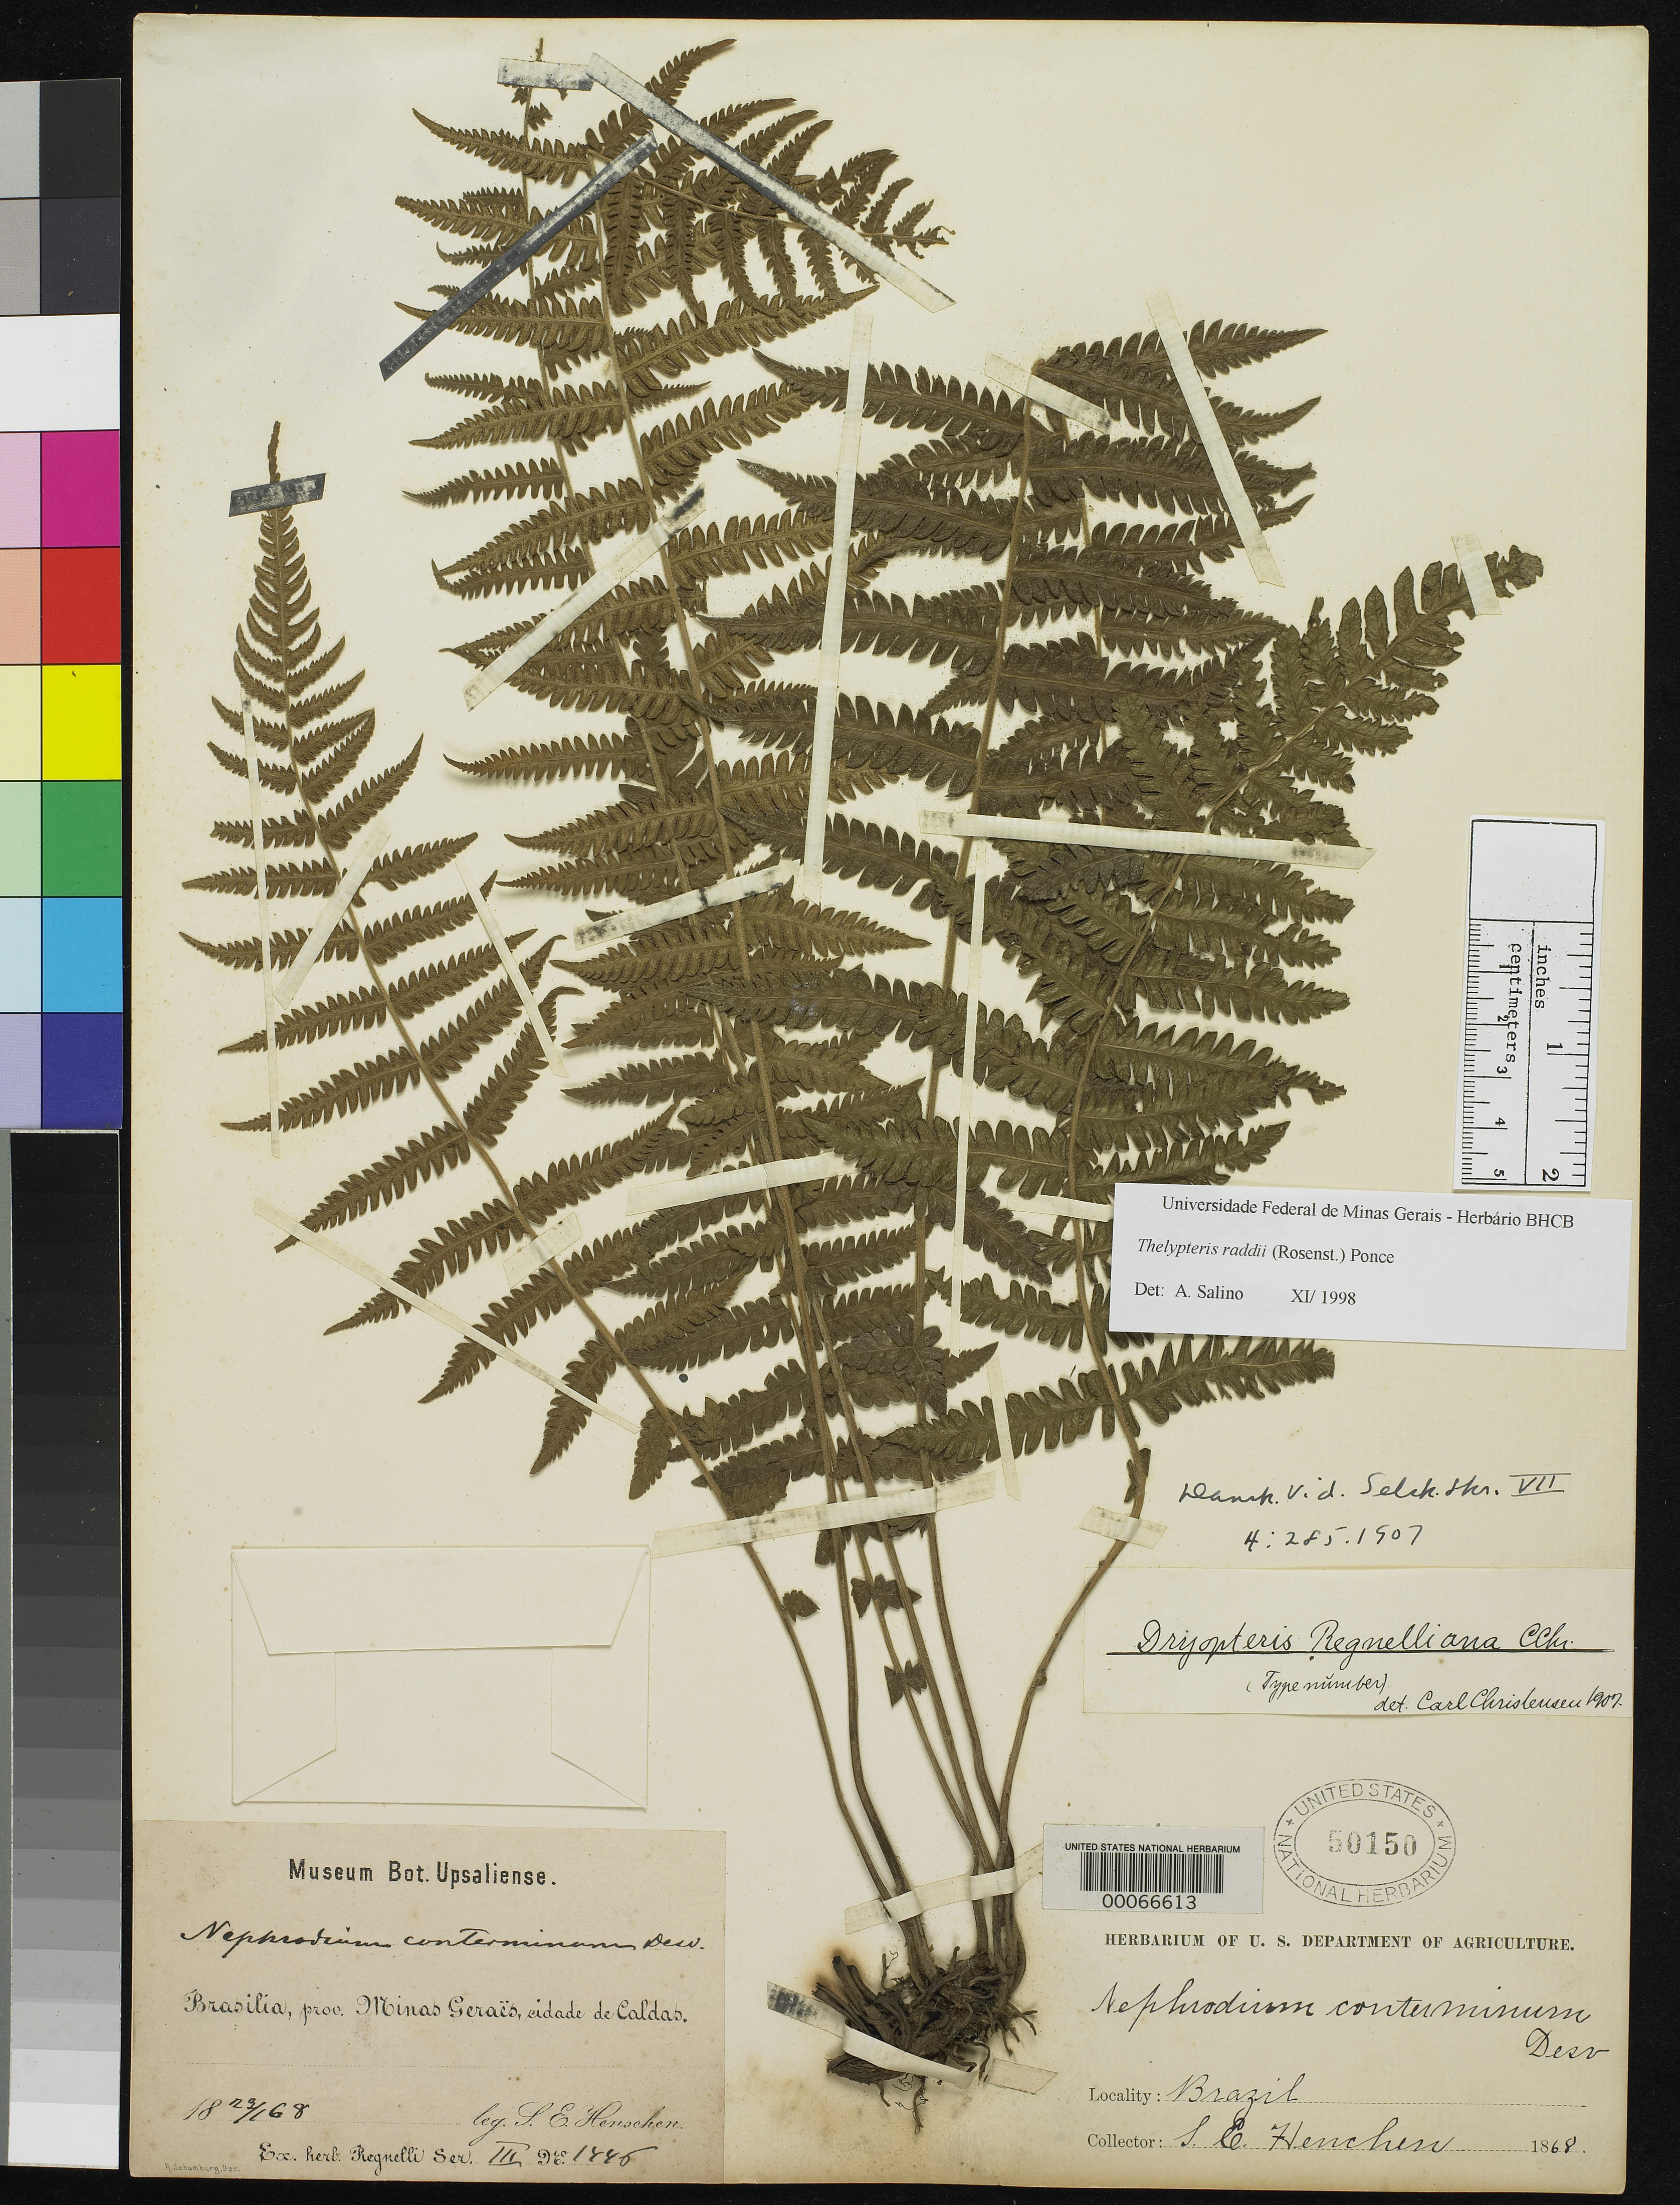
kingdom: Plantae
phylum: Tracheophyta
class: Polypodiopsida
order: Polypodiales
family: Dryopteridaceae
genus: Dryopteris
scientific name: Dryopteris regnelliana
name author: C. Chr.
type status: Type Collection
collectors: S. E. Henschen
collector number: Iii 1446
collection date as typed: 1886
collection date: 1886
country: Brazil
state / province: Minas Gerais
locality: Cidade de Caldas.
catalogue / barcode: US 50150